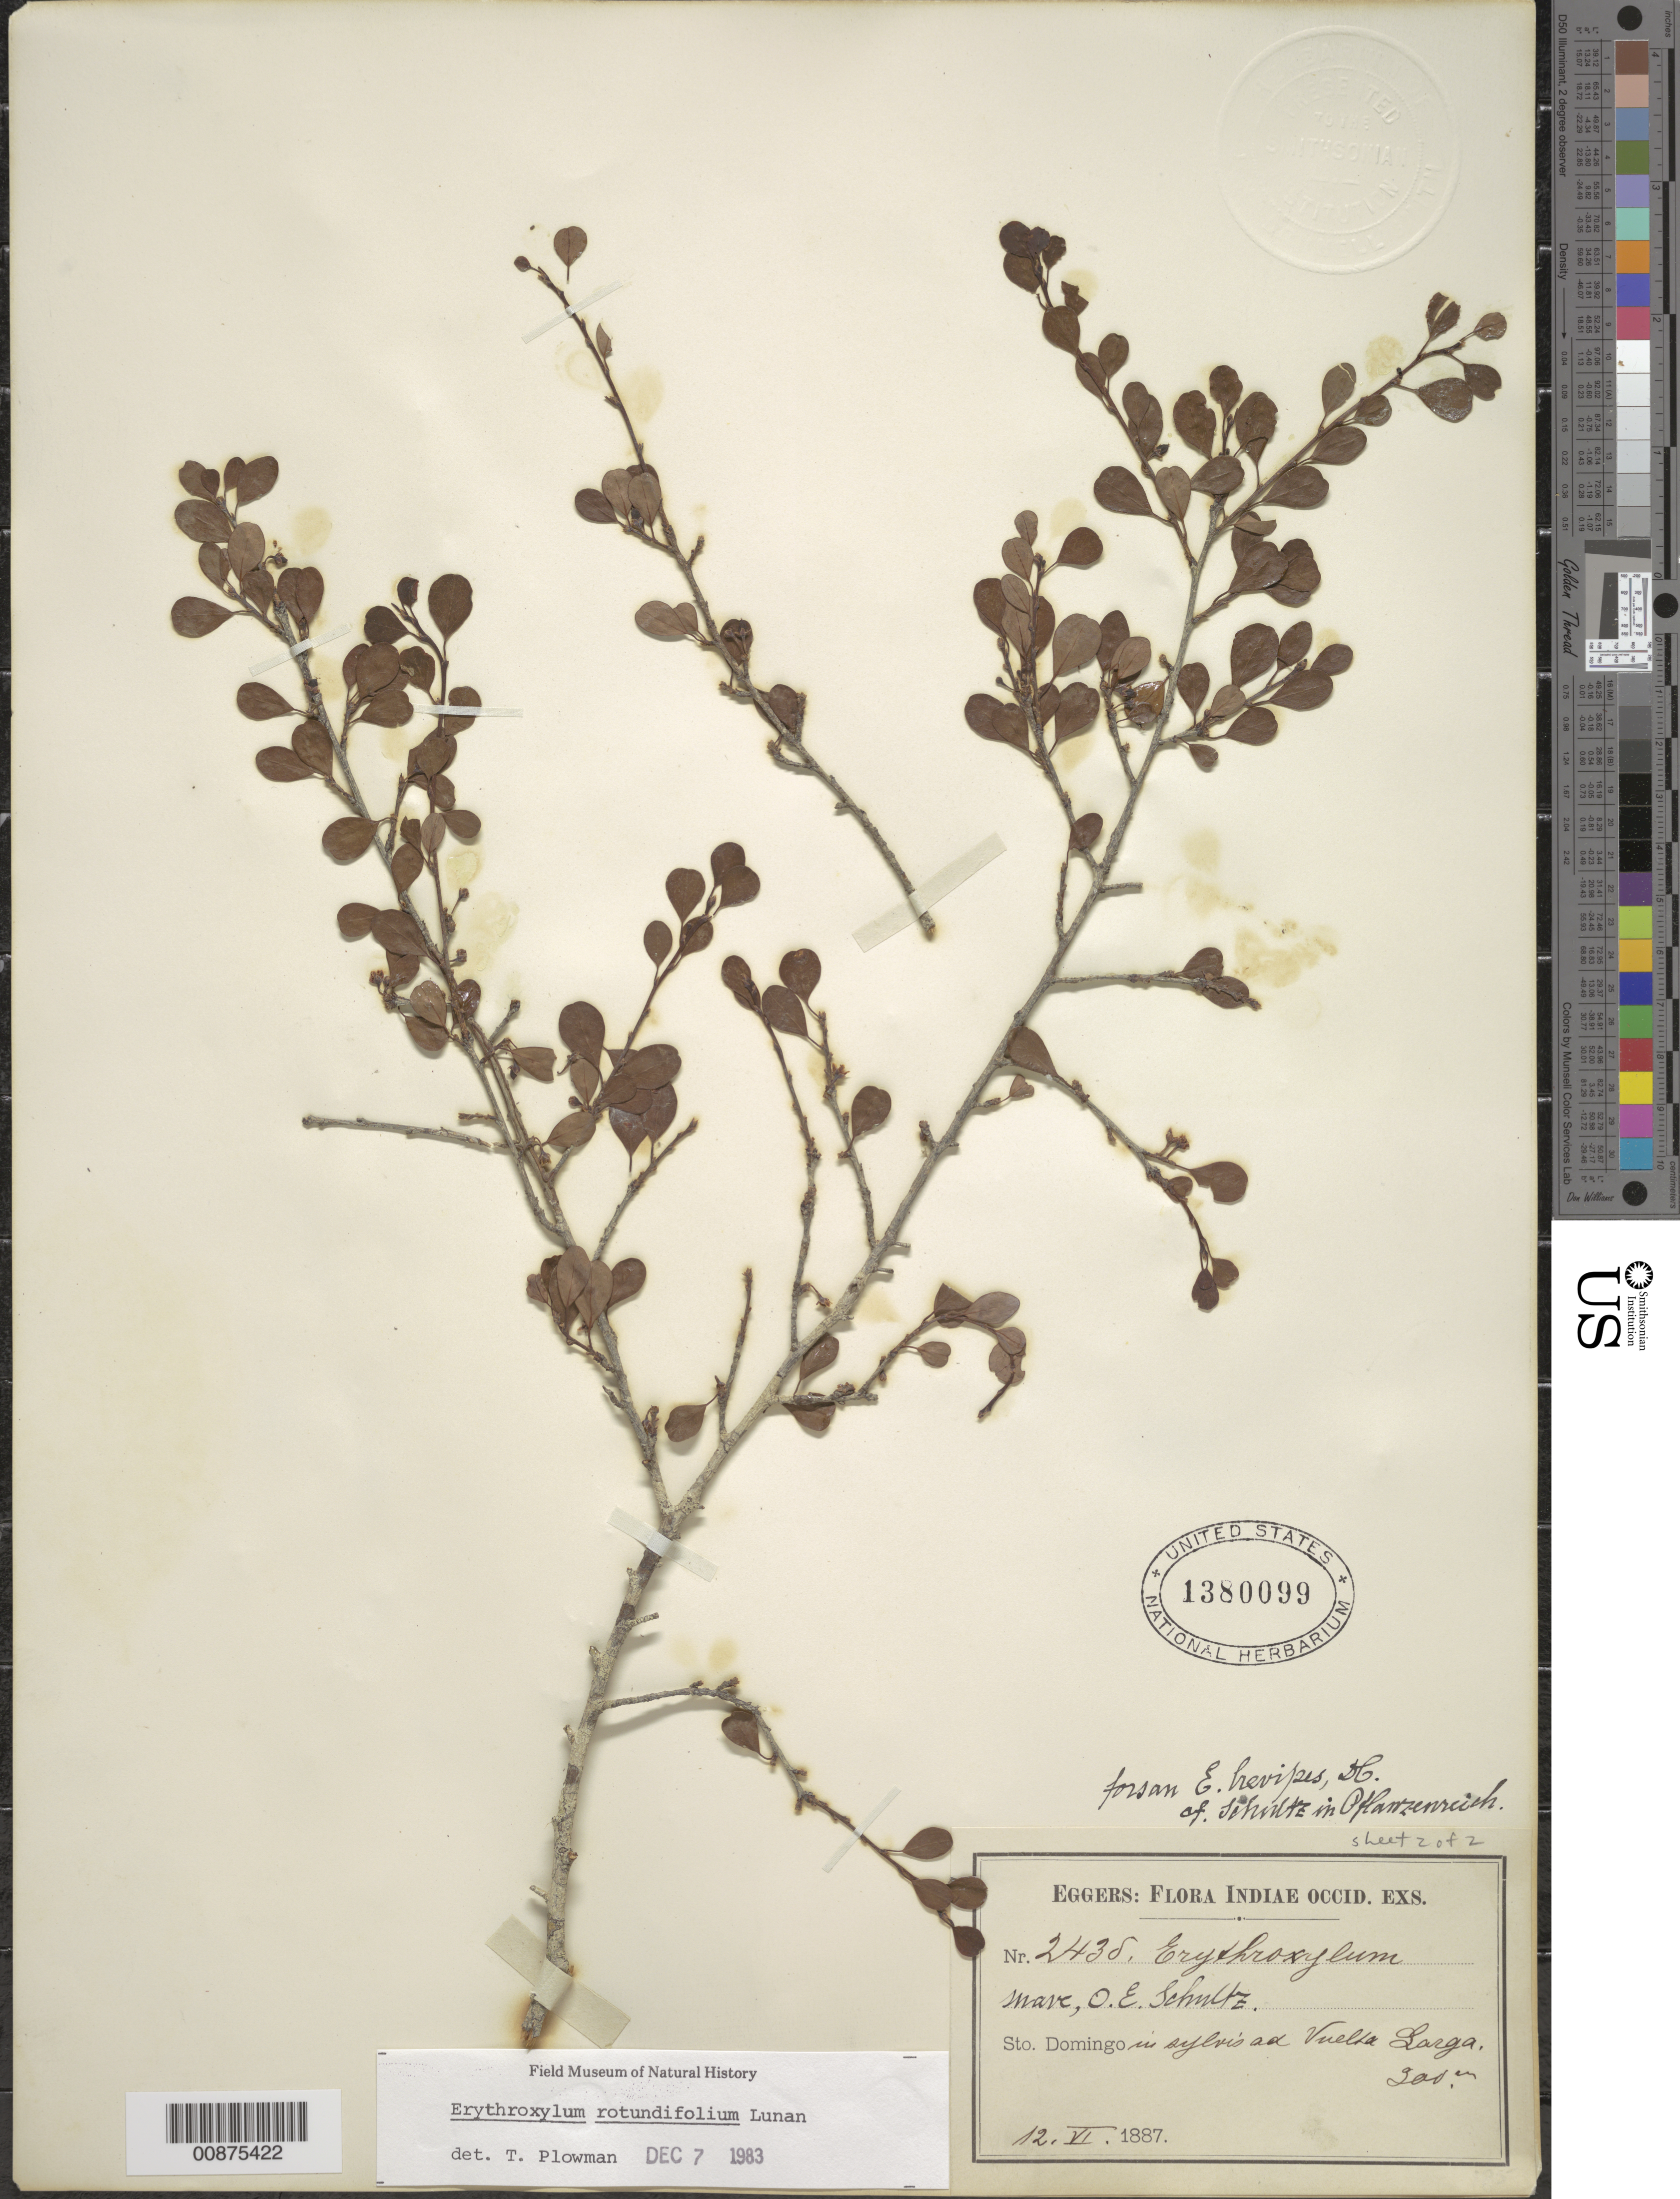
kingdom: Plantae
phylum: Tracheophyta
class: Magnoliopsida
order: Malpighiales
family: Erythroxylaceae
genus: Erythroxylum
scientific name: Erythroxylum rotundifolium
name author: Lunan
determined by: Plowman, Timothy C.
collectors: H. F. A. von Eggers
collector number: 2435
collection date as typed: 12 Jun 1887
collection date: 1887-06-12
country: Dominican Republic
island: Hispaniola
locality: Ad Vuelta Larga.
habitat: In sylvis.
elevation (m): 300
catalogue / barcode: US 1380099